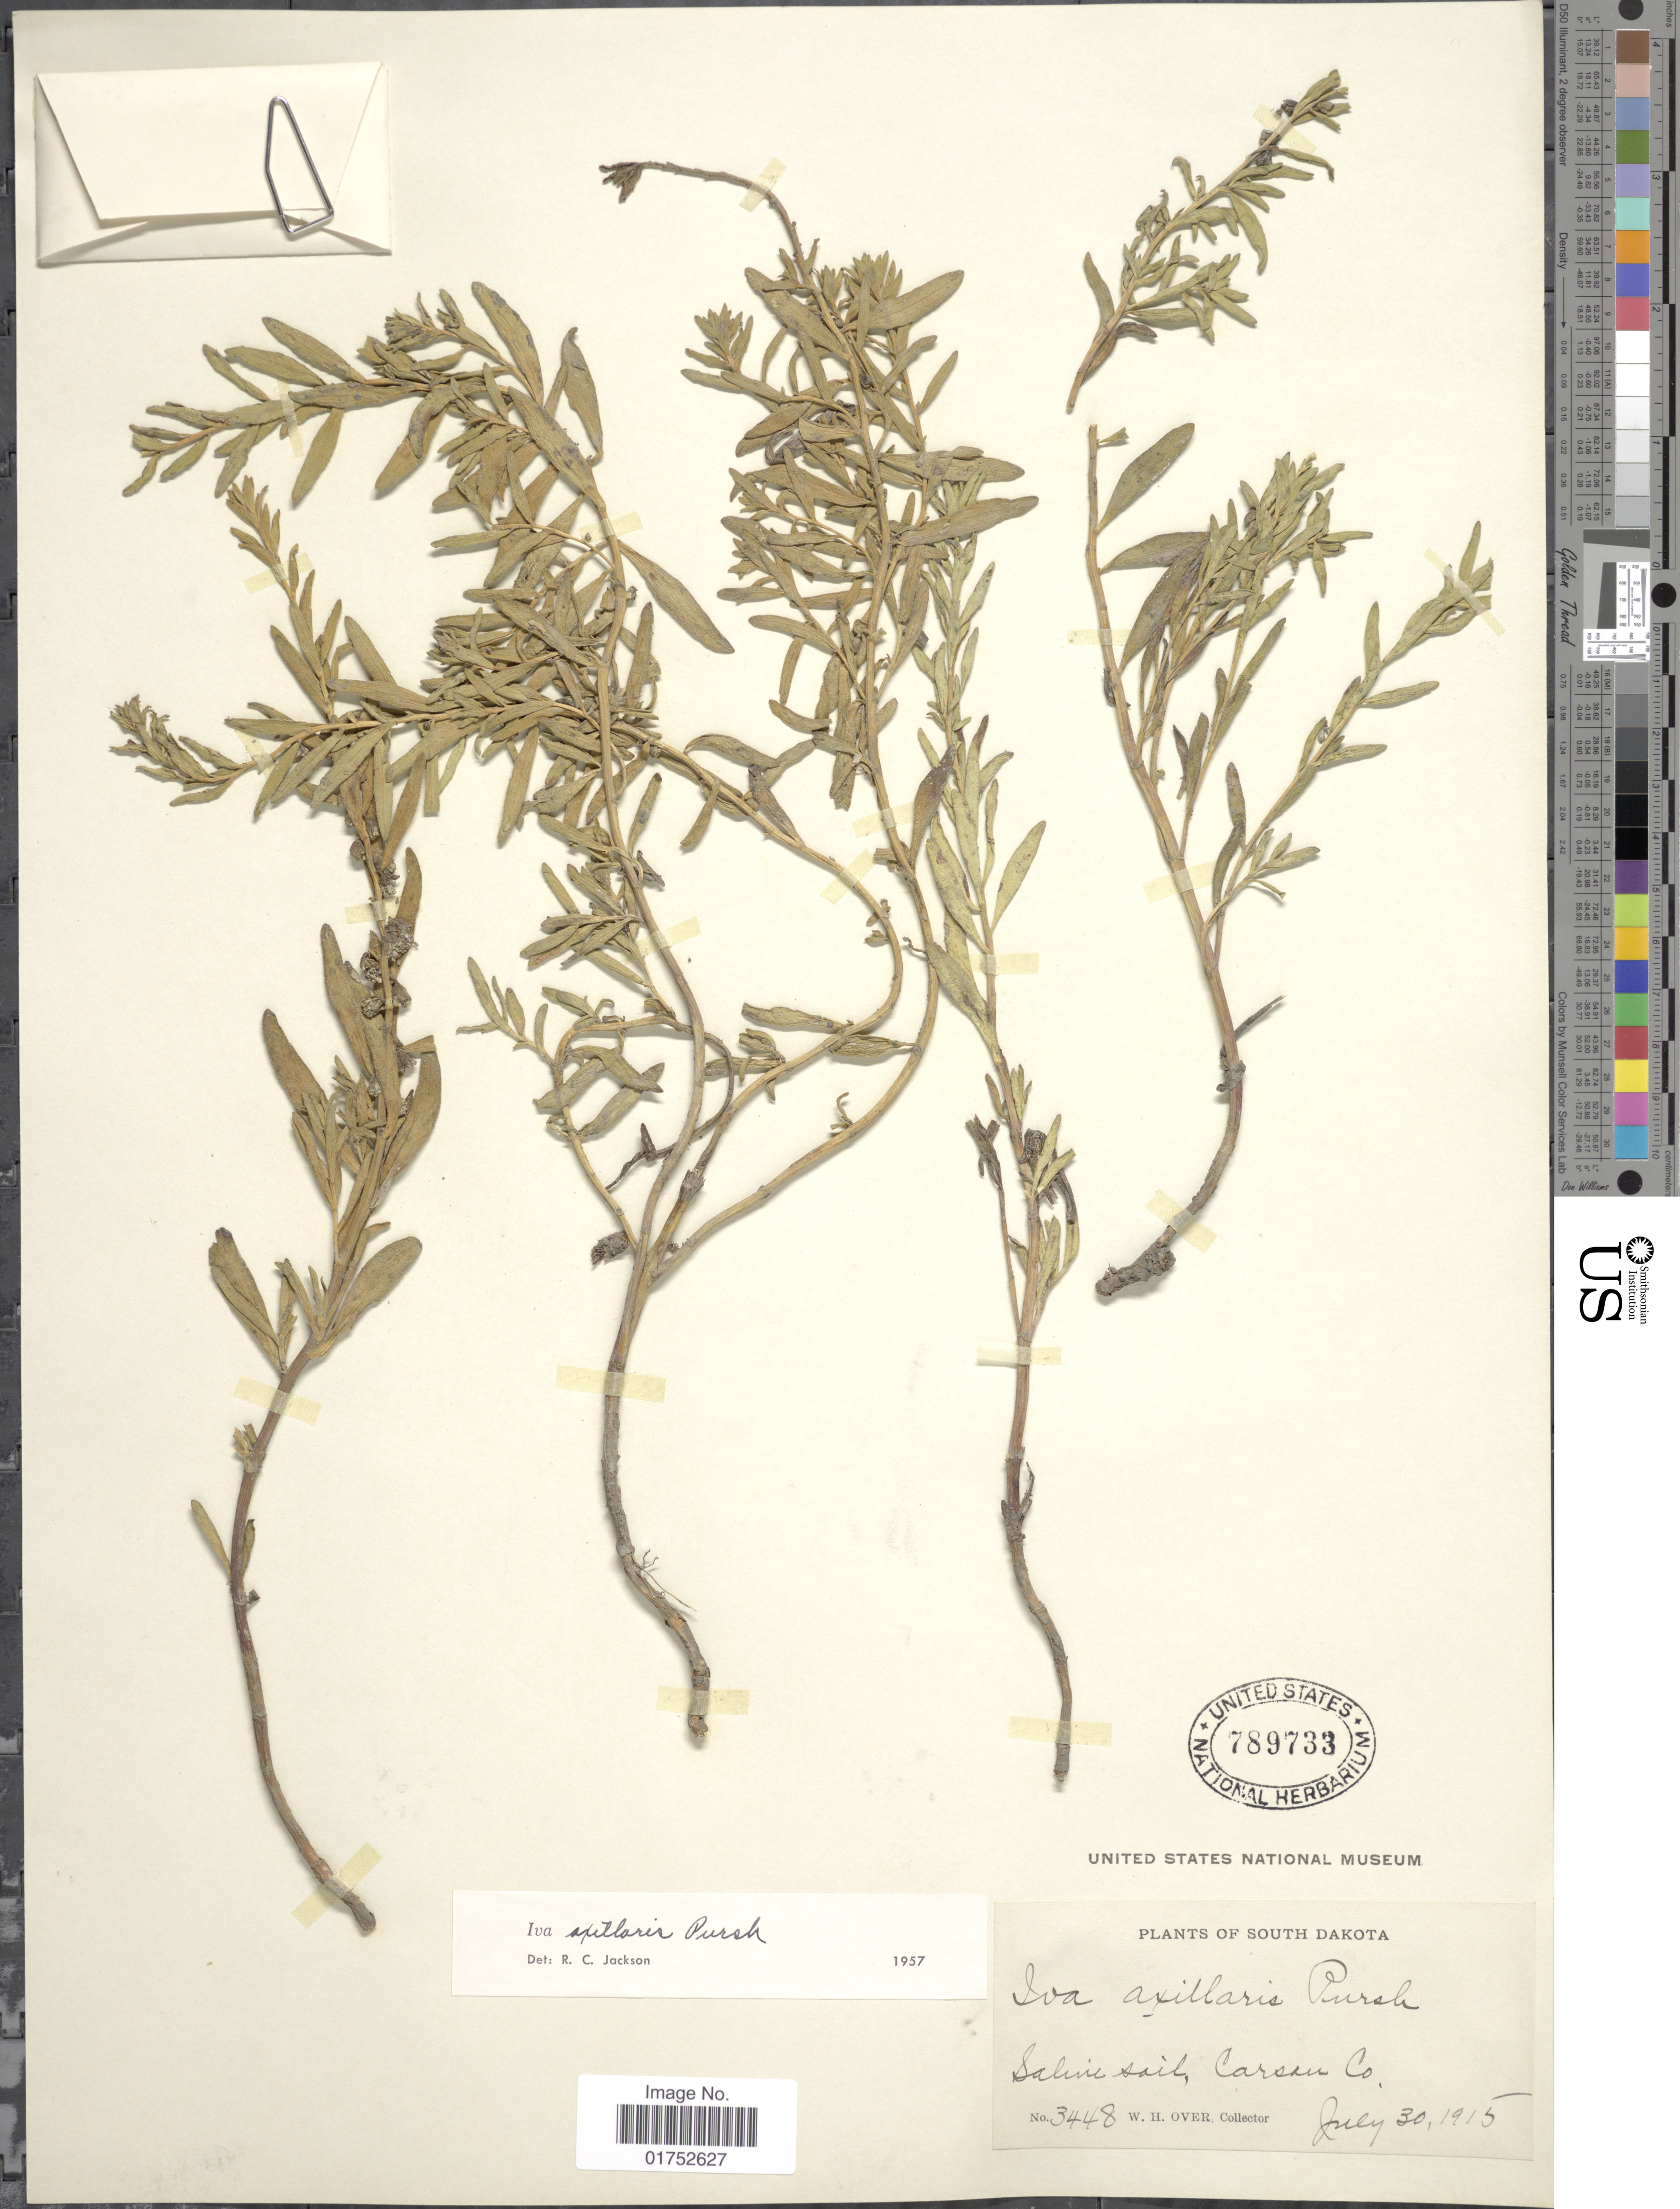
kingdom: Plantae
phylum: Tracheophyta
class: Magnoliopsida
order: Asterales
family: Asteraceae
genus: Iva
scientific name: Iva axillaris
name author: Pursh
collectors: W. Over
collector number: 3448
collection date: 1915-07-30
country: United States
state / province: South Dakota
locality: Saline soil, Corson Co.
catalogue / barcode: US 789733